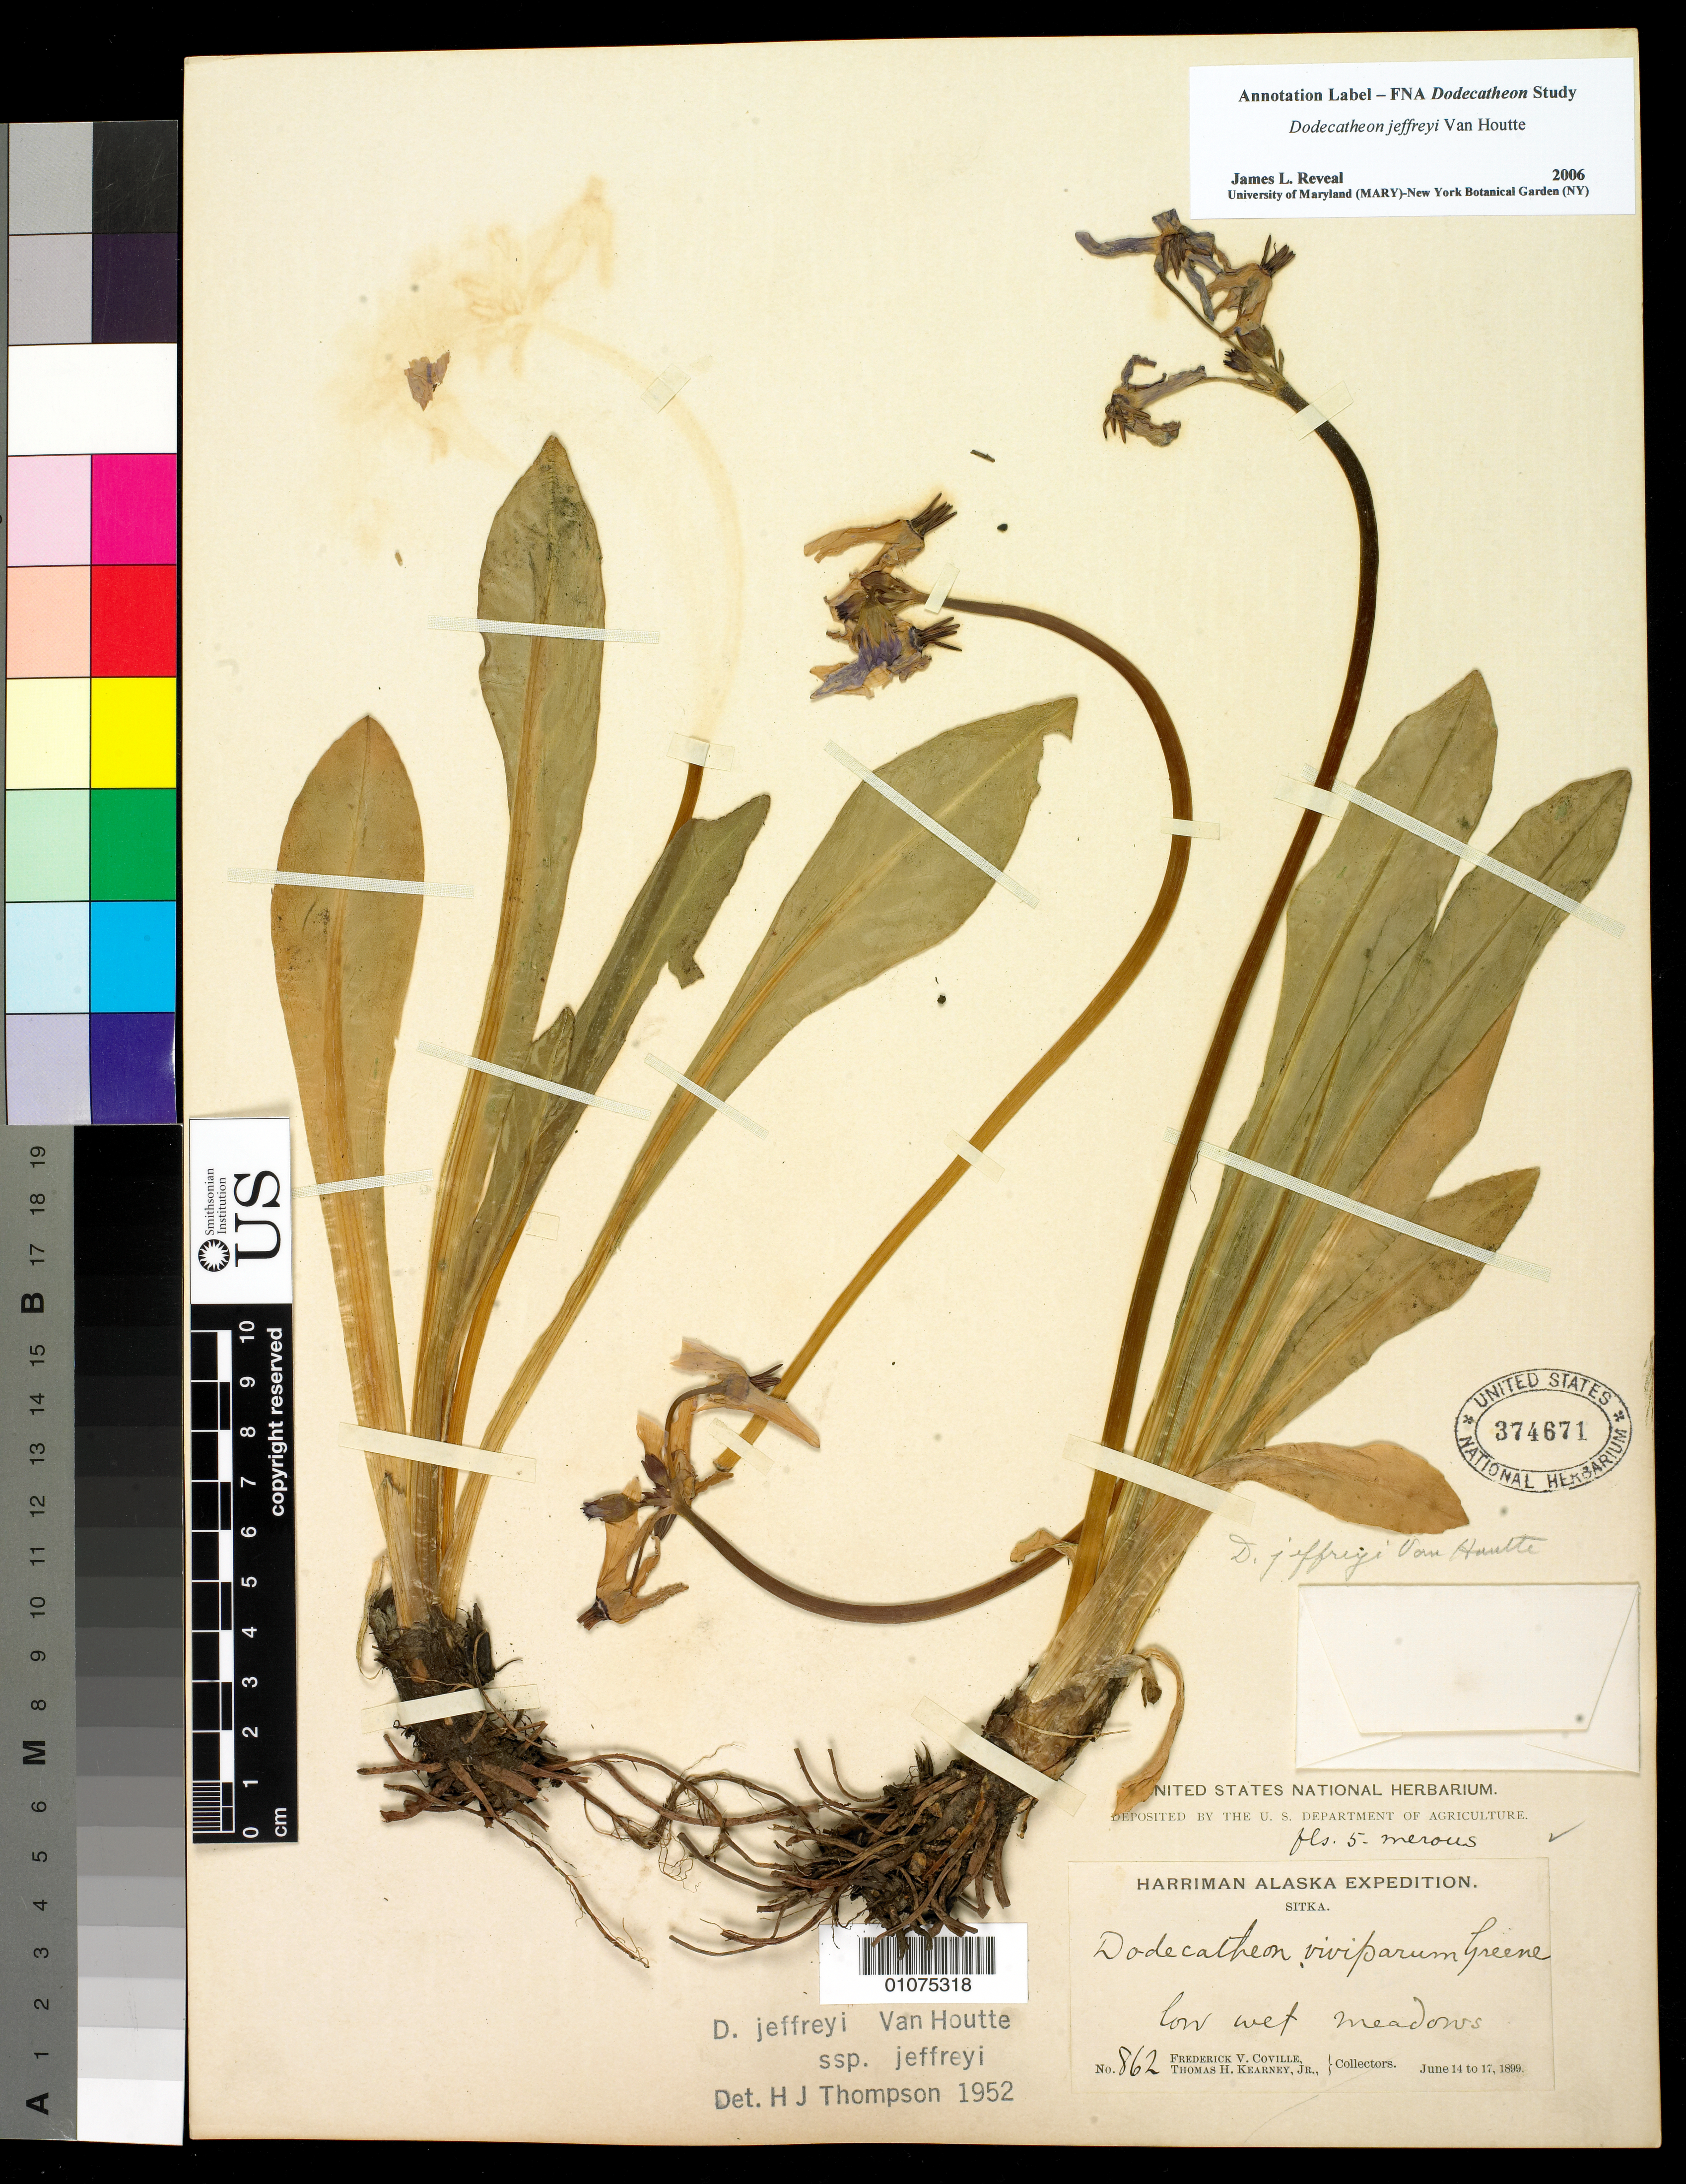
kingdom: Plantae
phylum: Tracheophyta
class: Magnoliopsida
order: Ericales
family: Primulaceae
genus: Dodecatheon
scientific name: Dodecatheon jeffreyi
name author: Van Houtte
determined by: Reveal, J. L.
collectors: F. V. Coville & T. H. Kearney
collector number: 862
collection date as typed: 14 Jun 1899 to 17 Jun 1899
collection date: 1899-06-14/1899-06-17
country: United States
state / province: Alaska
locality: Sitka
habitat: Low wet meadows.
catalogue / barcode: US 374671